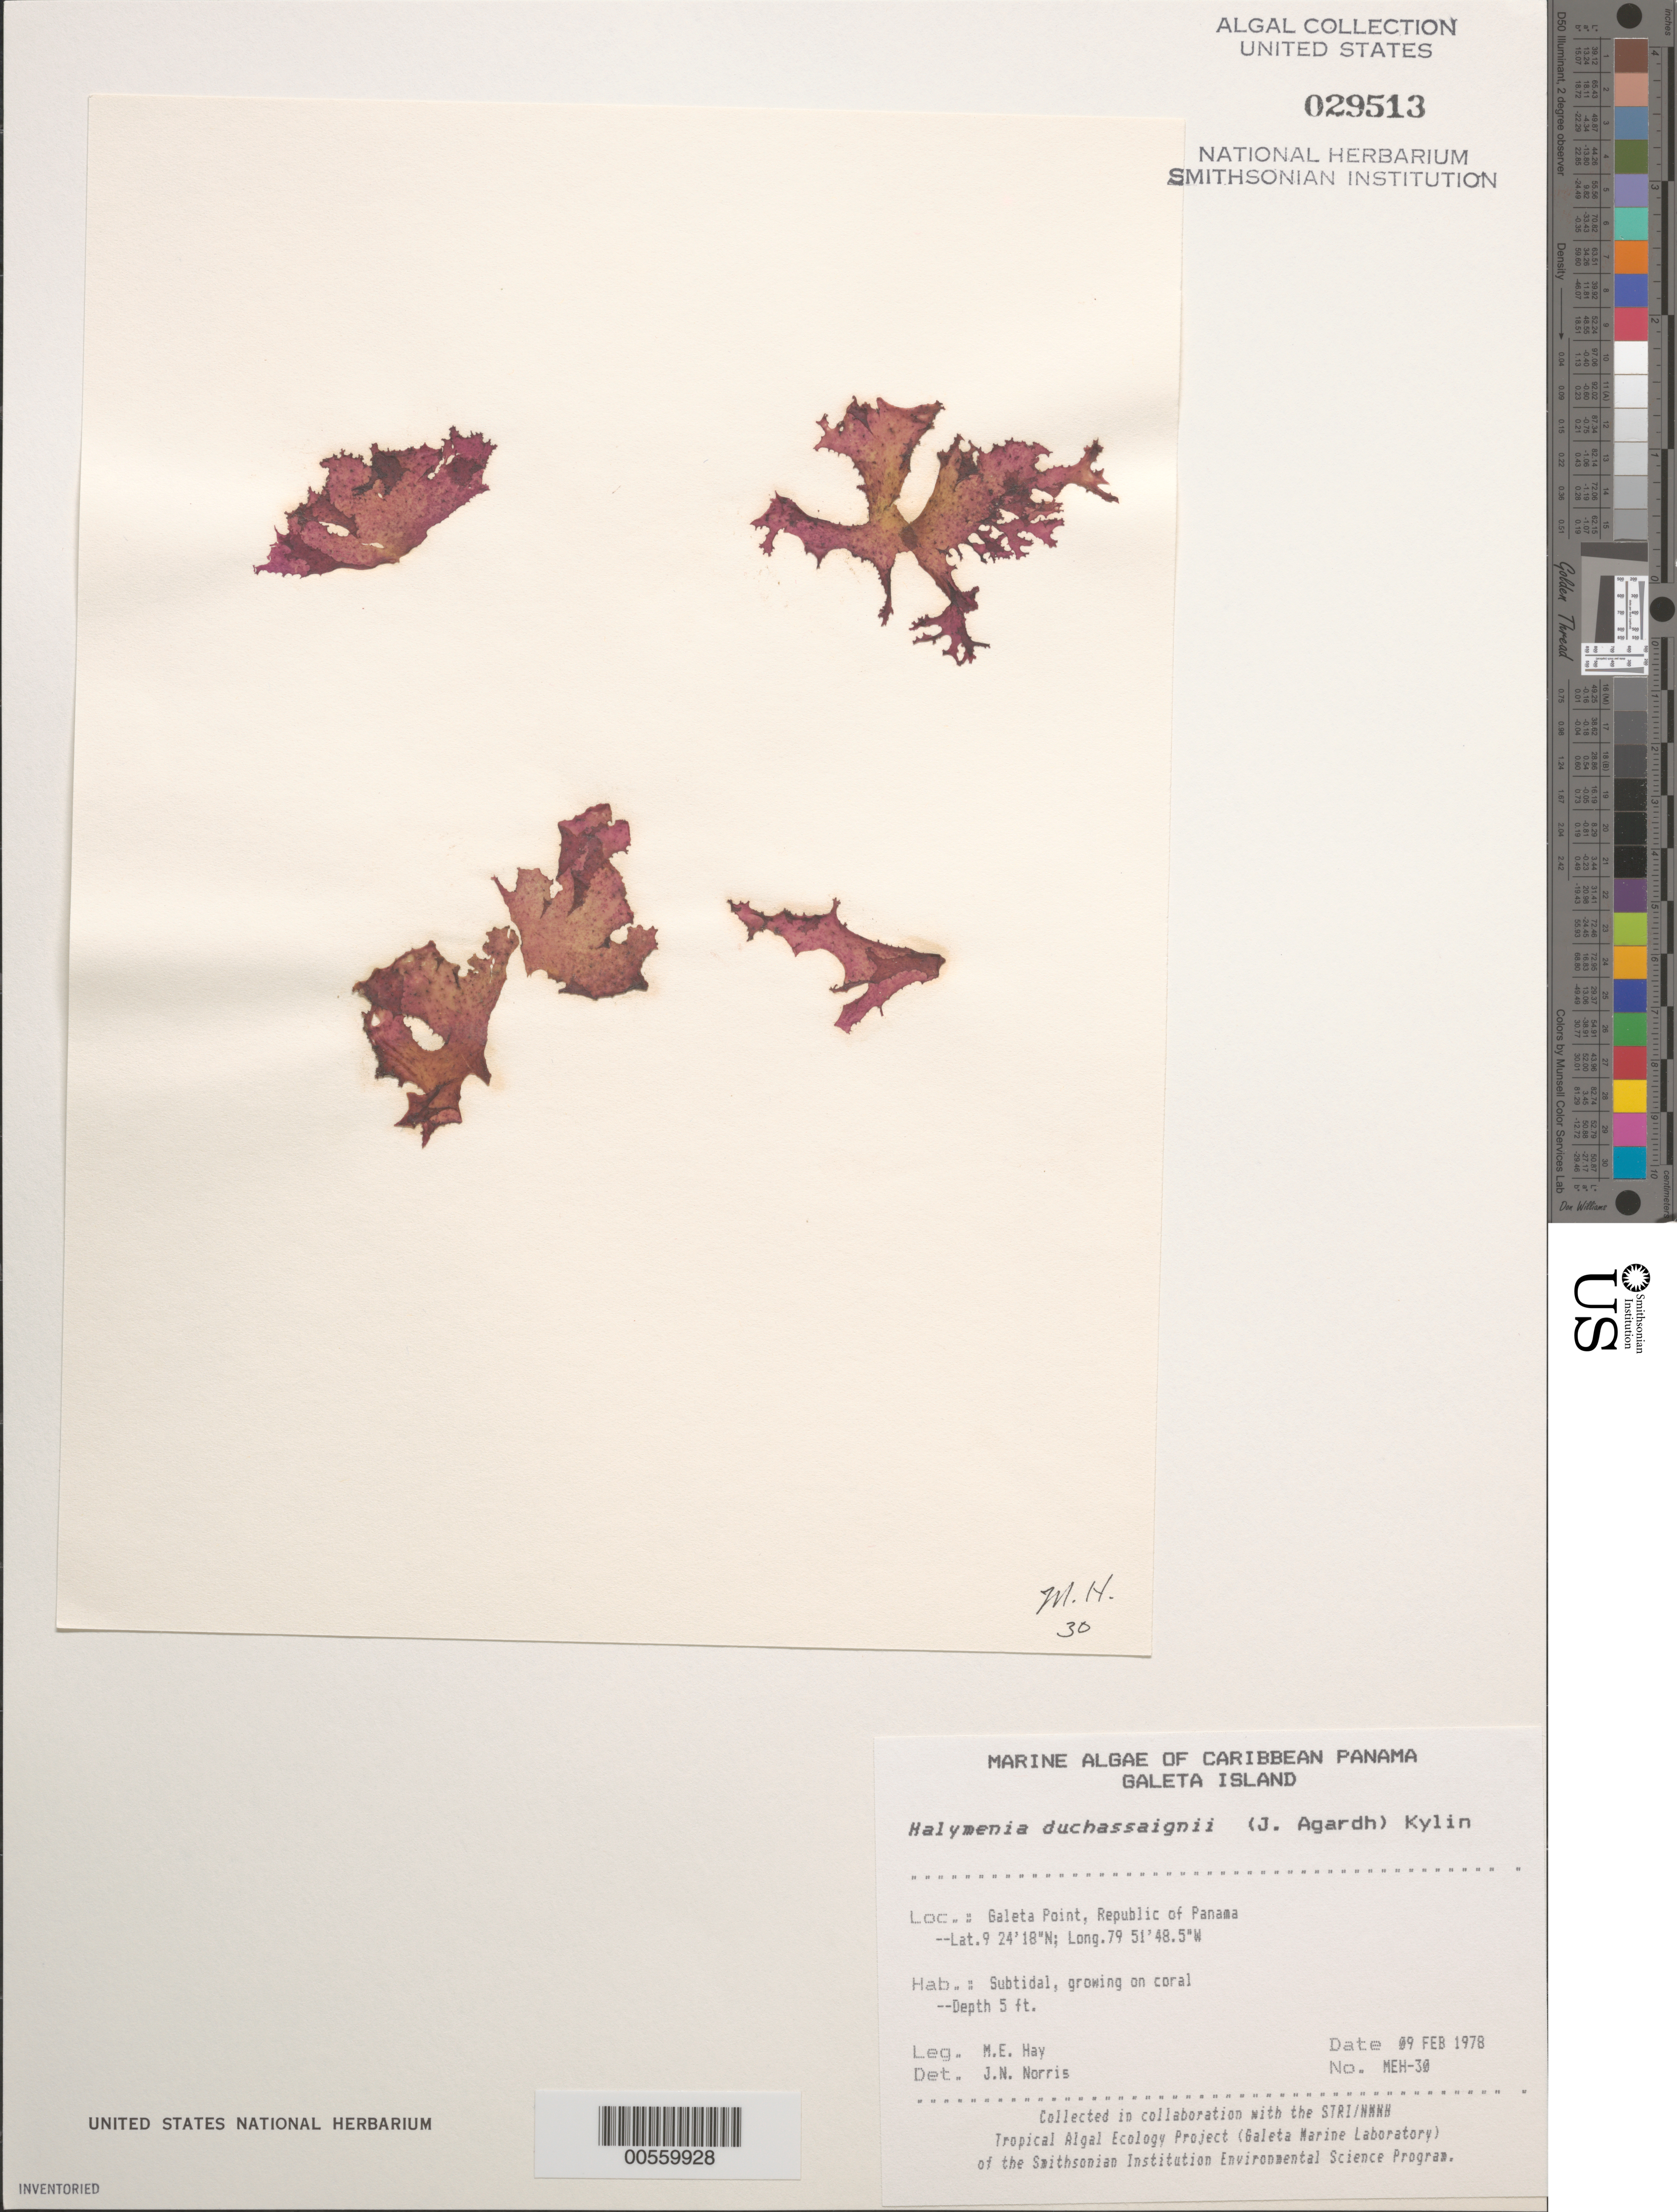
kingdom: Plantae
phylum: Rhodophyta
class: Florideophyceae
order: Halymeniales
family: Halymeniaceae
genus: Halymenia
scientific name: Halymenia duchassaignii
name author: (J. Agardh) Kylin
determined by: Norris, James N.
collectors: M. E. Hay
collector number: MEH-30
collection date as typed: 09 Feb 1978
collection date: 1978-02-09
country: Panama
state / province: Colón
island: Galeta Island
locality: Galeta Point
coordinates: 9 24' 18" N, 79 51' 48.5" W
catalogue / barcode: US 29513